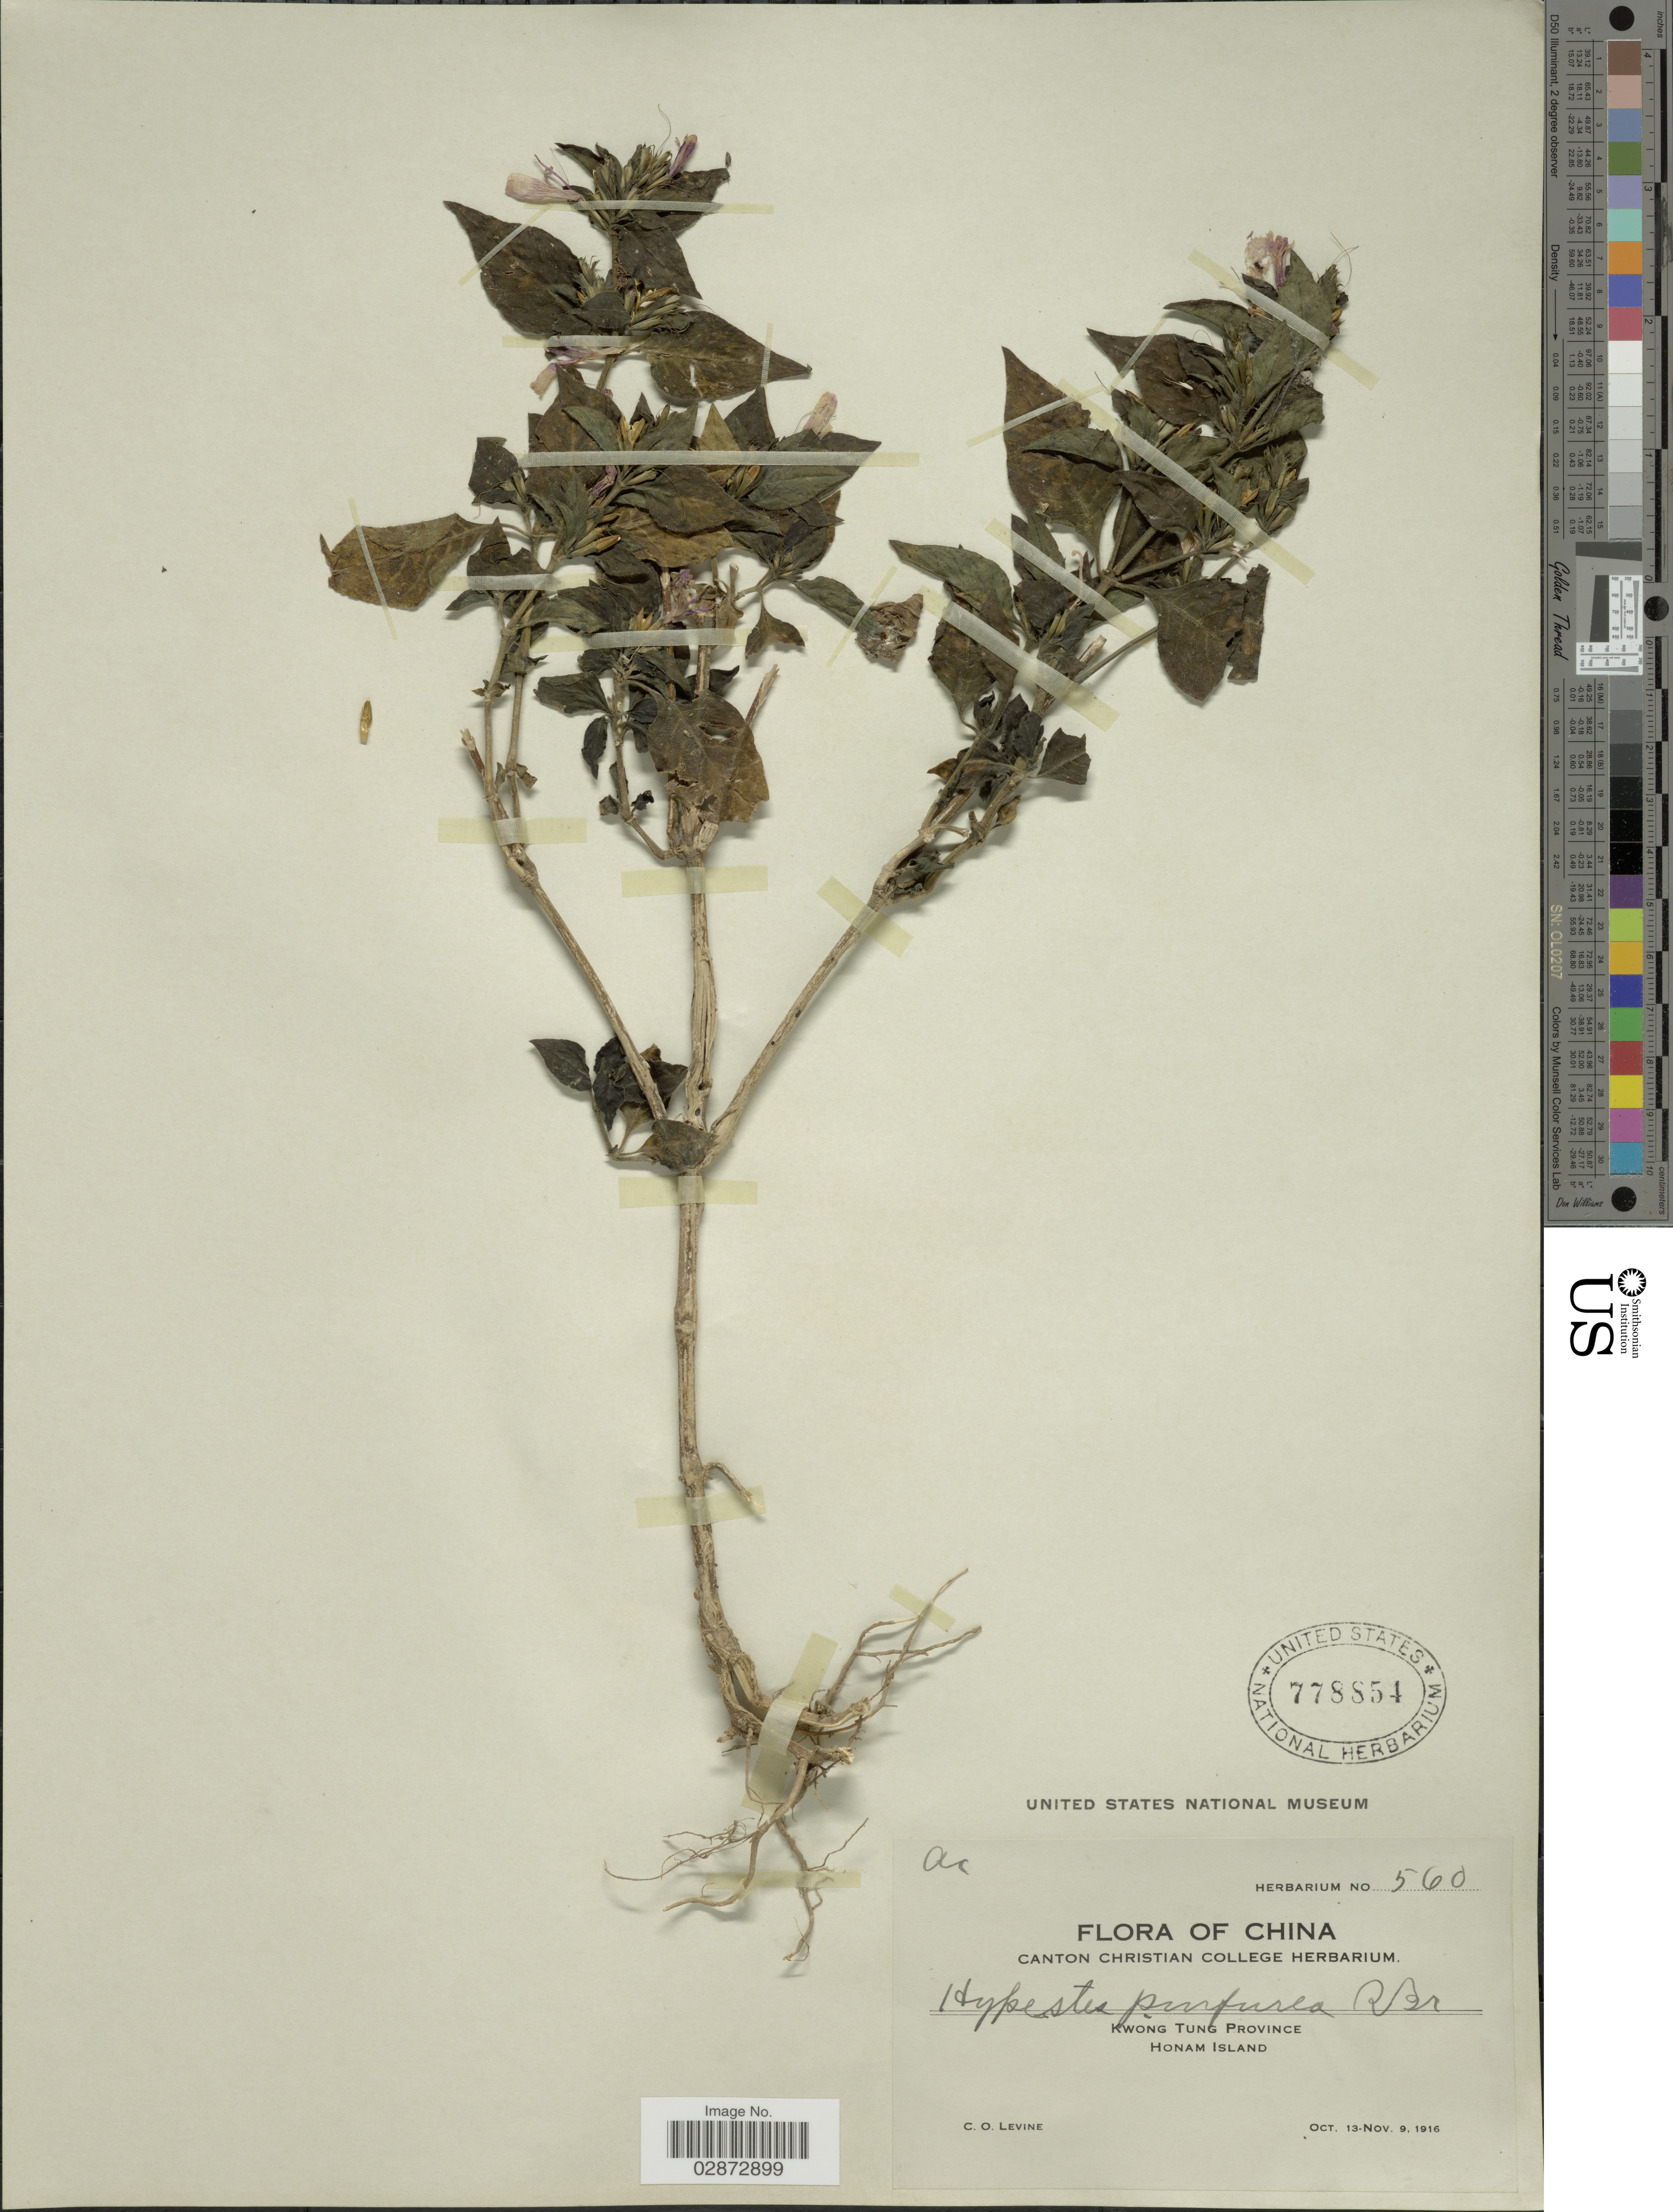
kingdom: Plantae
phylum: Tracheophyta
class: Magnoliopsida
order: Lamiales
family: Acanthaceae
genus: Hypoestes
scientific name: Hypoestes purpurea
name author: R. Br.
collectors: C. O. Levine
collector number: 560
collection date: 1916-10-13/1916-11-09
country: China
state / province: Guangdong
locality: Kwong Tung Province, Honam Island.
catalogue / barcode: US 778854